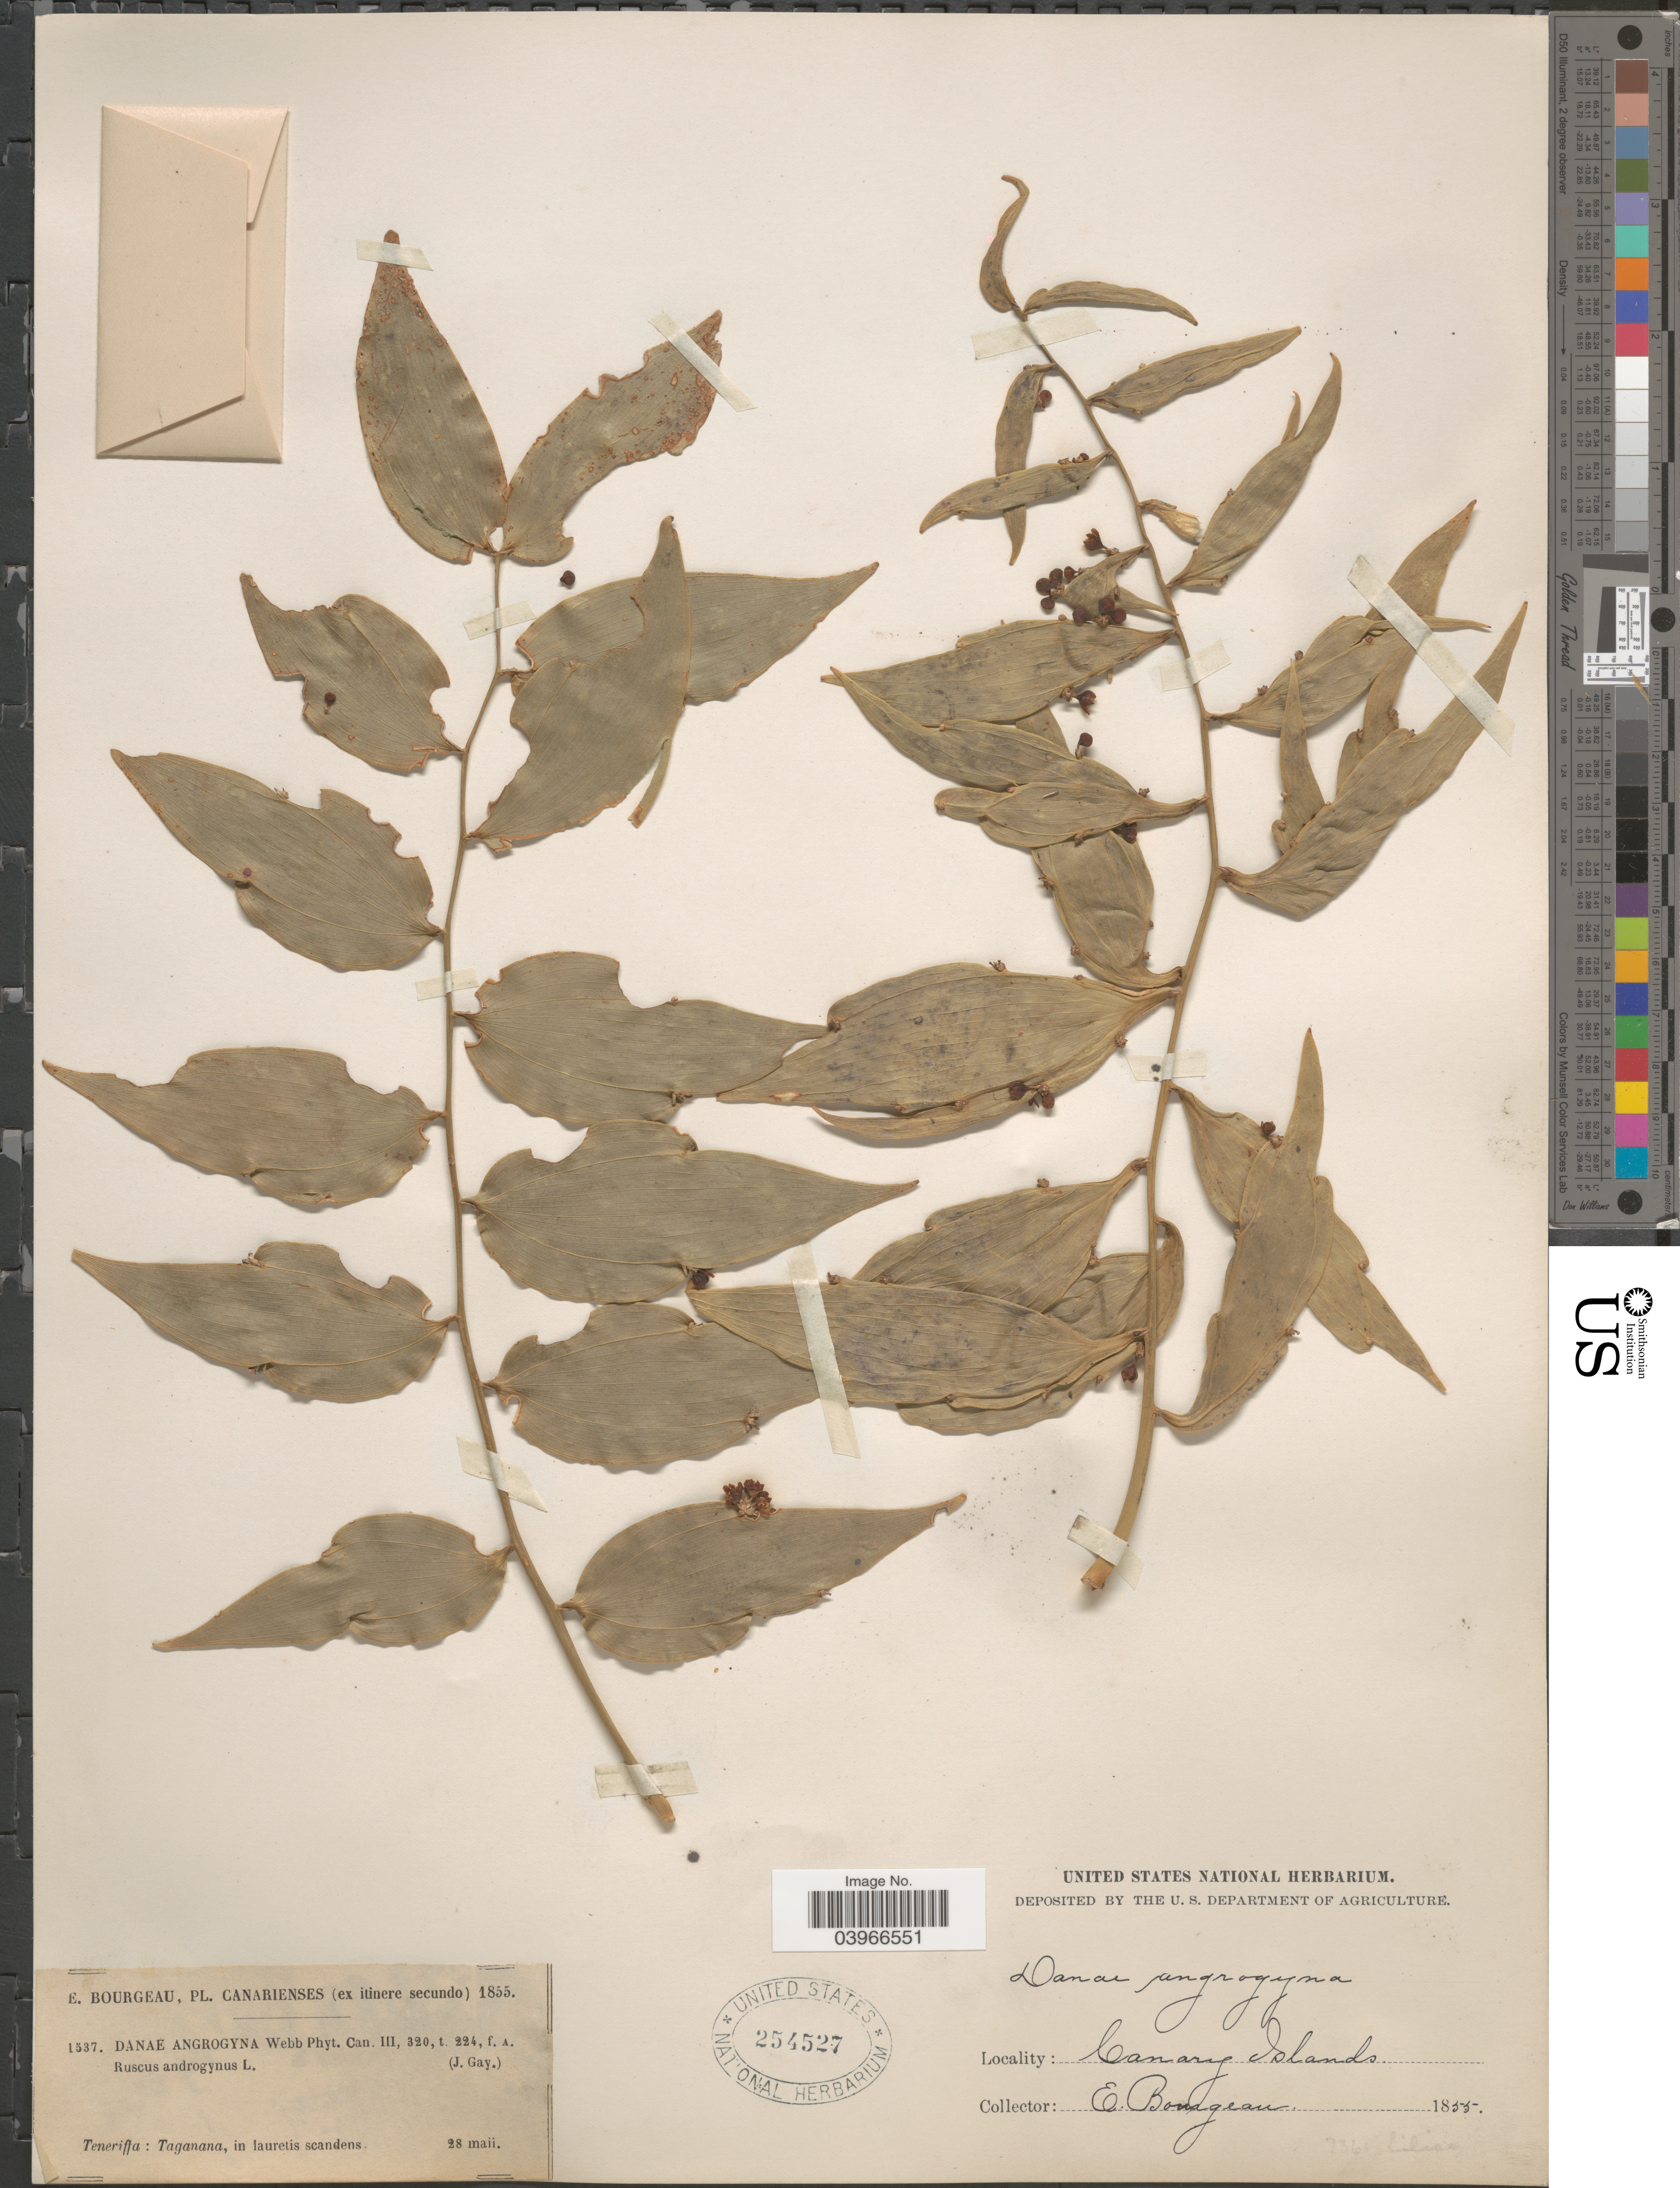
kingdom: Plantae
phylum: Tracheophyta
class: Liliopsida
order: Asparagales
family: Asparagaceae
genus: Danae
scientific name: Danae androgyna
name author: Webb & Berthel.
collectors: E. Bourgeau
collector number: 1537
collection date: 1855-05-28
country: Spain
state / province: Canarias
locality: Teneriffa: Taganana, in lauretis scandens. Canary Islands.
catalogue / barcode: US 254527